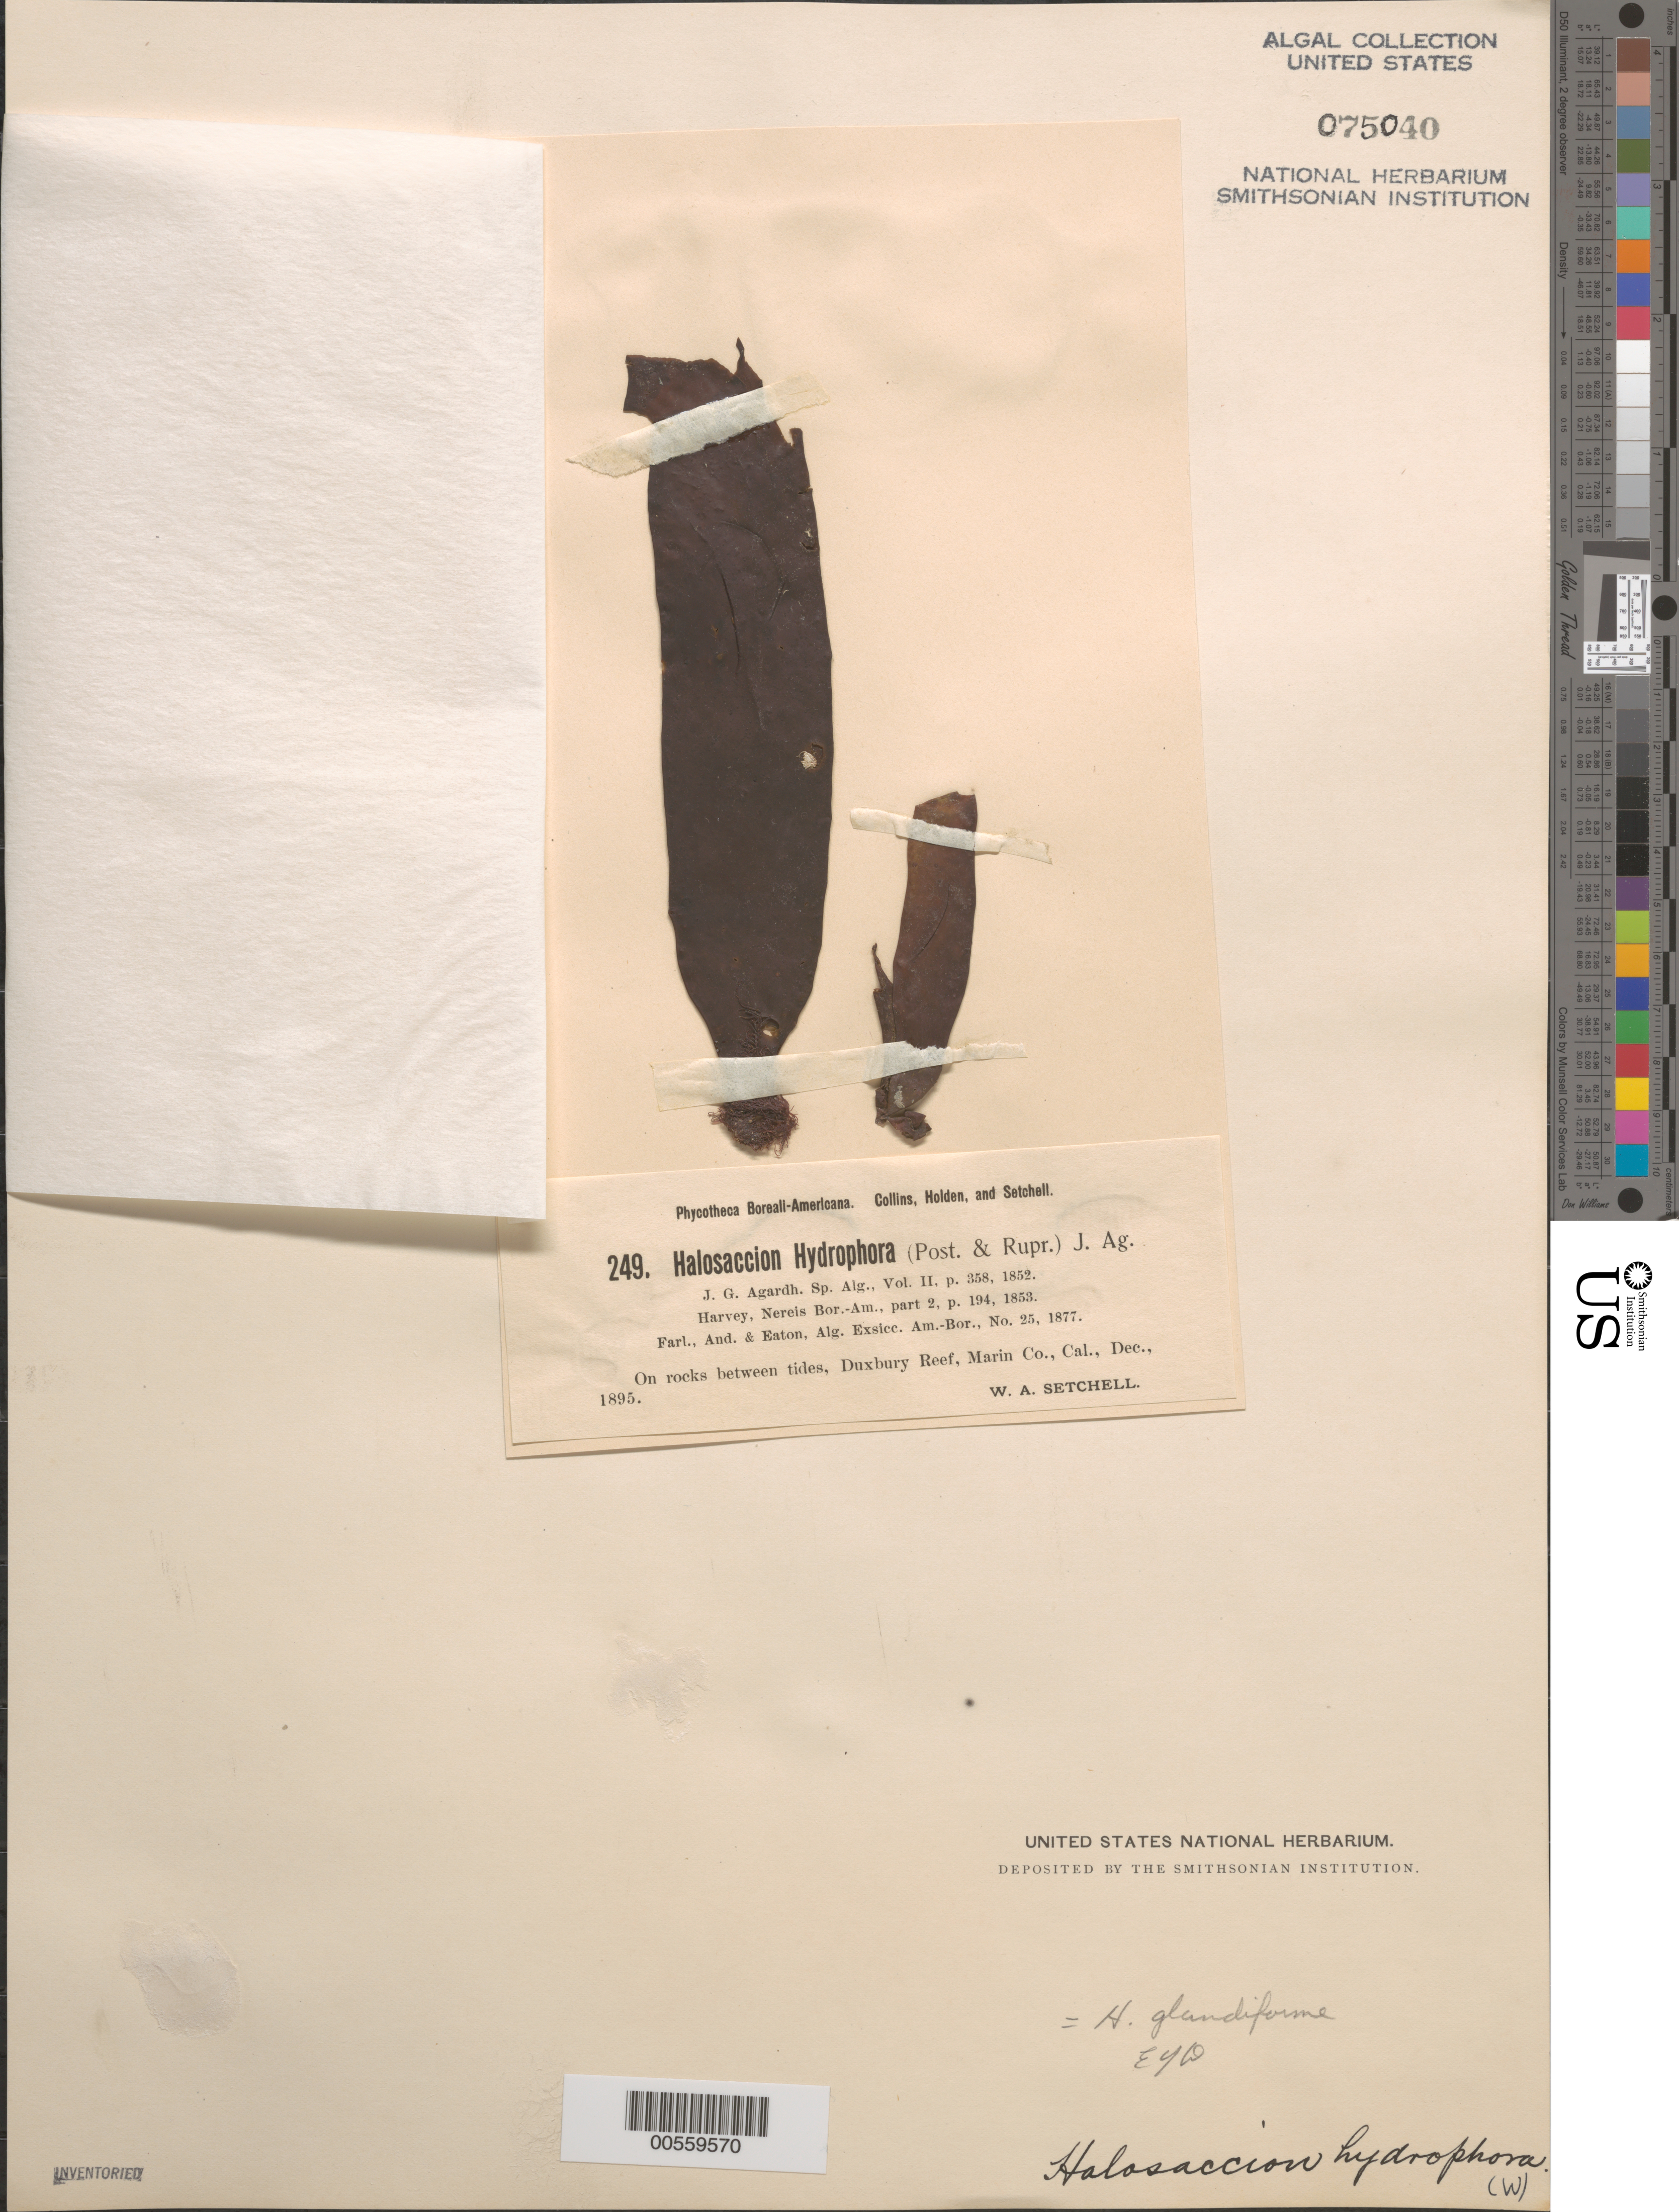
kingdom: Plantae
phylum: Rhodophyta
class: Florideophyceae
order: Palmariales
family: Palmariaceae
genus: Halosaccion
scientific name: Halosaccion glandiforme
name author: (S.G. Gmel.) Rupr.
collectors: W. Setchell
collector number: PB-A 249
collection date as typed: Dec 1895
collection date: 1895-12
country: United States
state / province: California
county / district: Marin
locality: Duxbury Reef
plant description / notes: Collins, Holden & Setchell, Phycotheca Boreali-Americana, as Halosaccion hydrophora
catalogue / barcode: US 75040